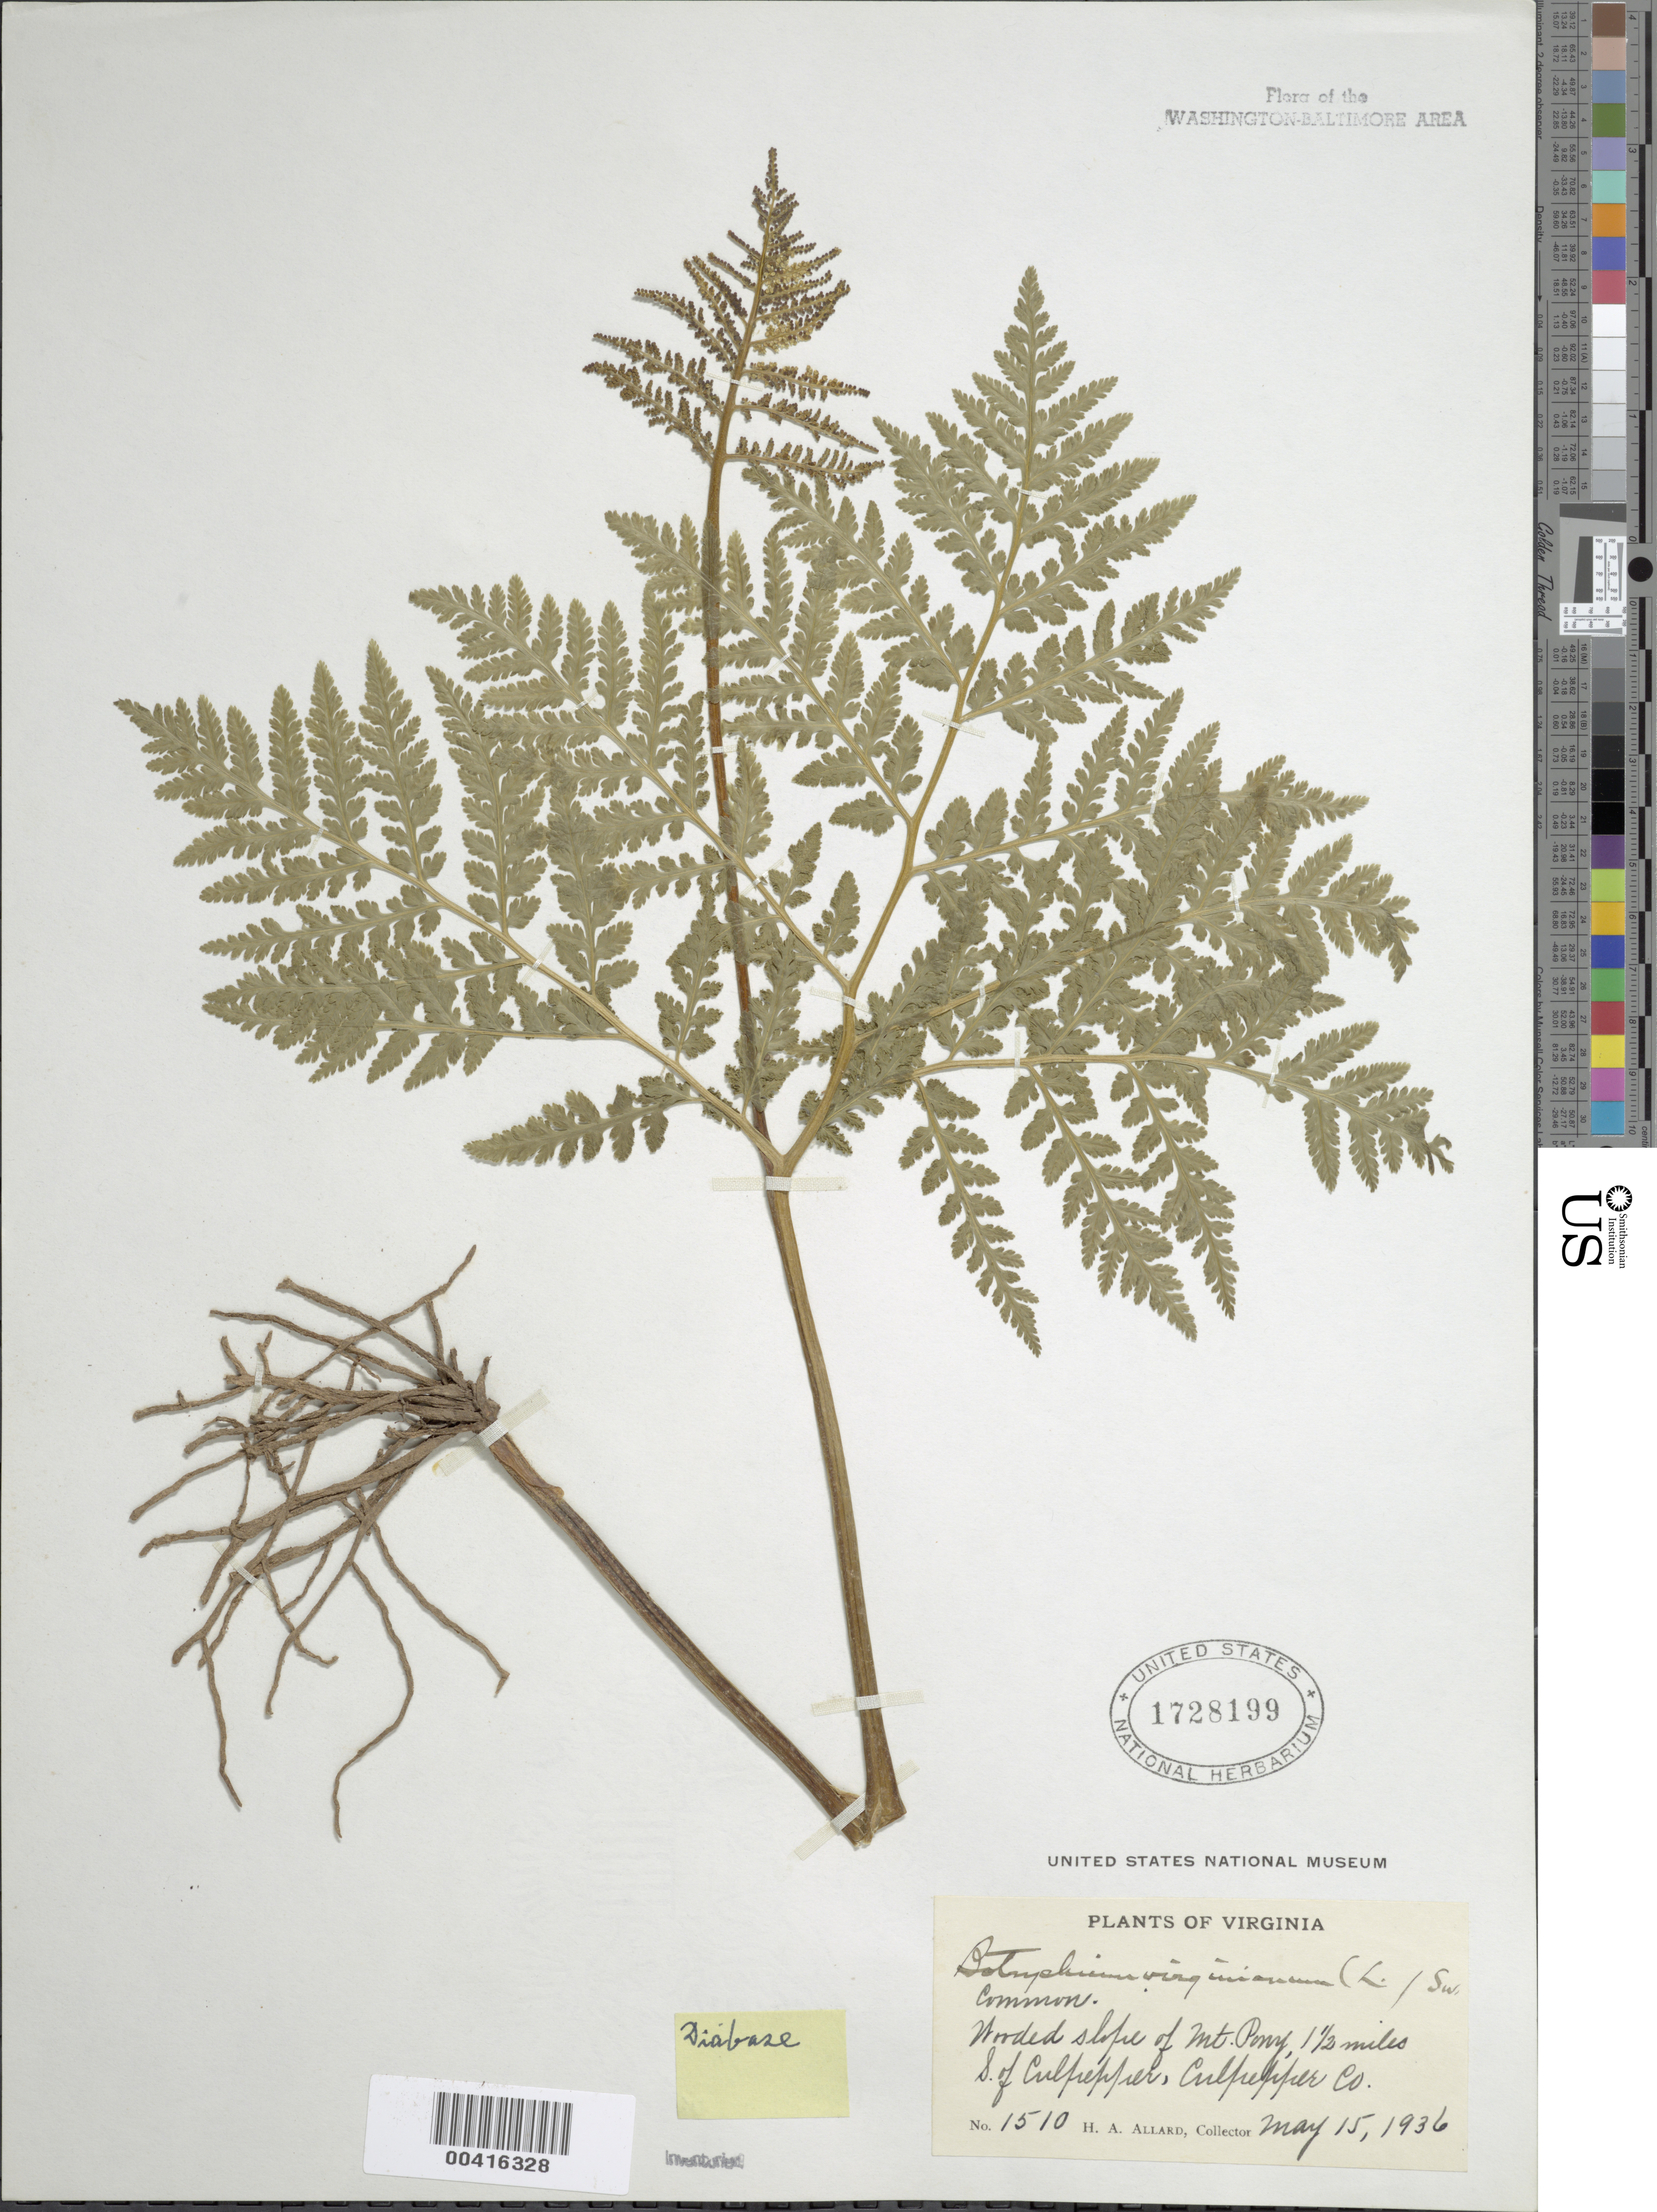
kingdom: Plantae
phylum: Tracheophyta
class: Polypodiopsida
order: Ophioglossales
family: Ophioglossaceae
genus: Botrychium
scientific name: Botrychium virginianum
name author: (L.) Sw.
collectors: H. A. Allard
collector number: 1510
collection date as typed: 15 May 1936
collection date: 1936-05-15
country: United States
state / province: Virginia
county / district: Culpeper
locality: Mount Pony, south of Culpepper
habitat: Wooded slope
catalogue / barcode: US 1728199